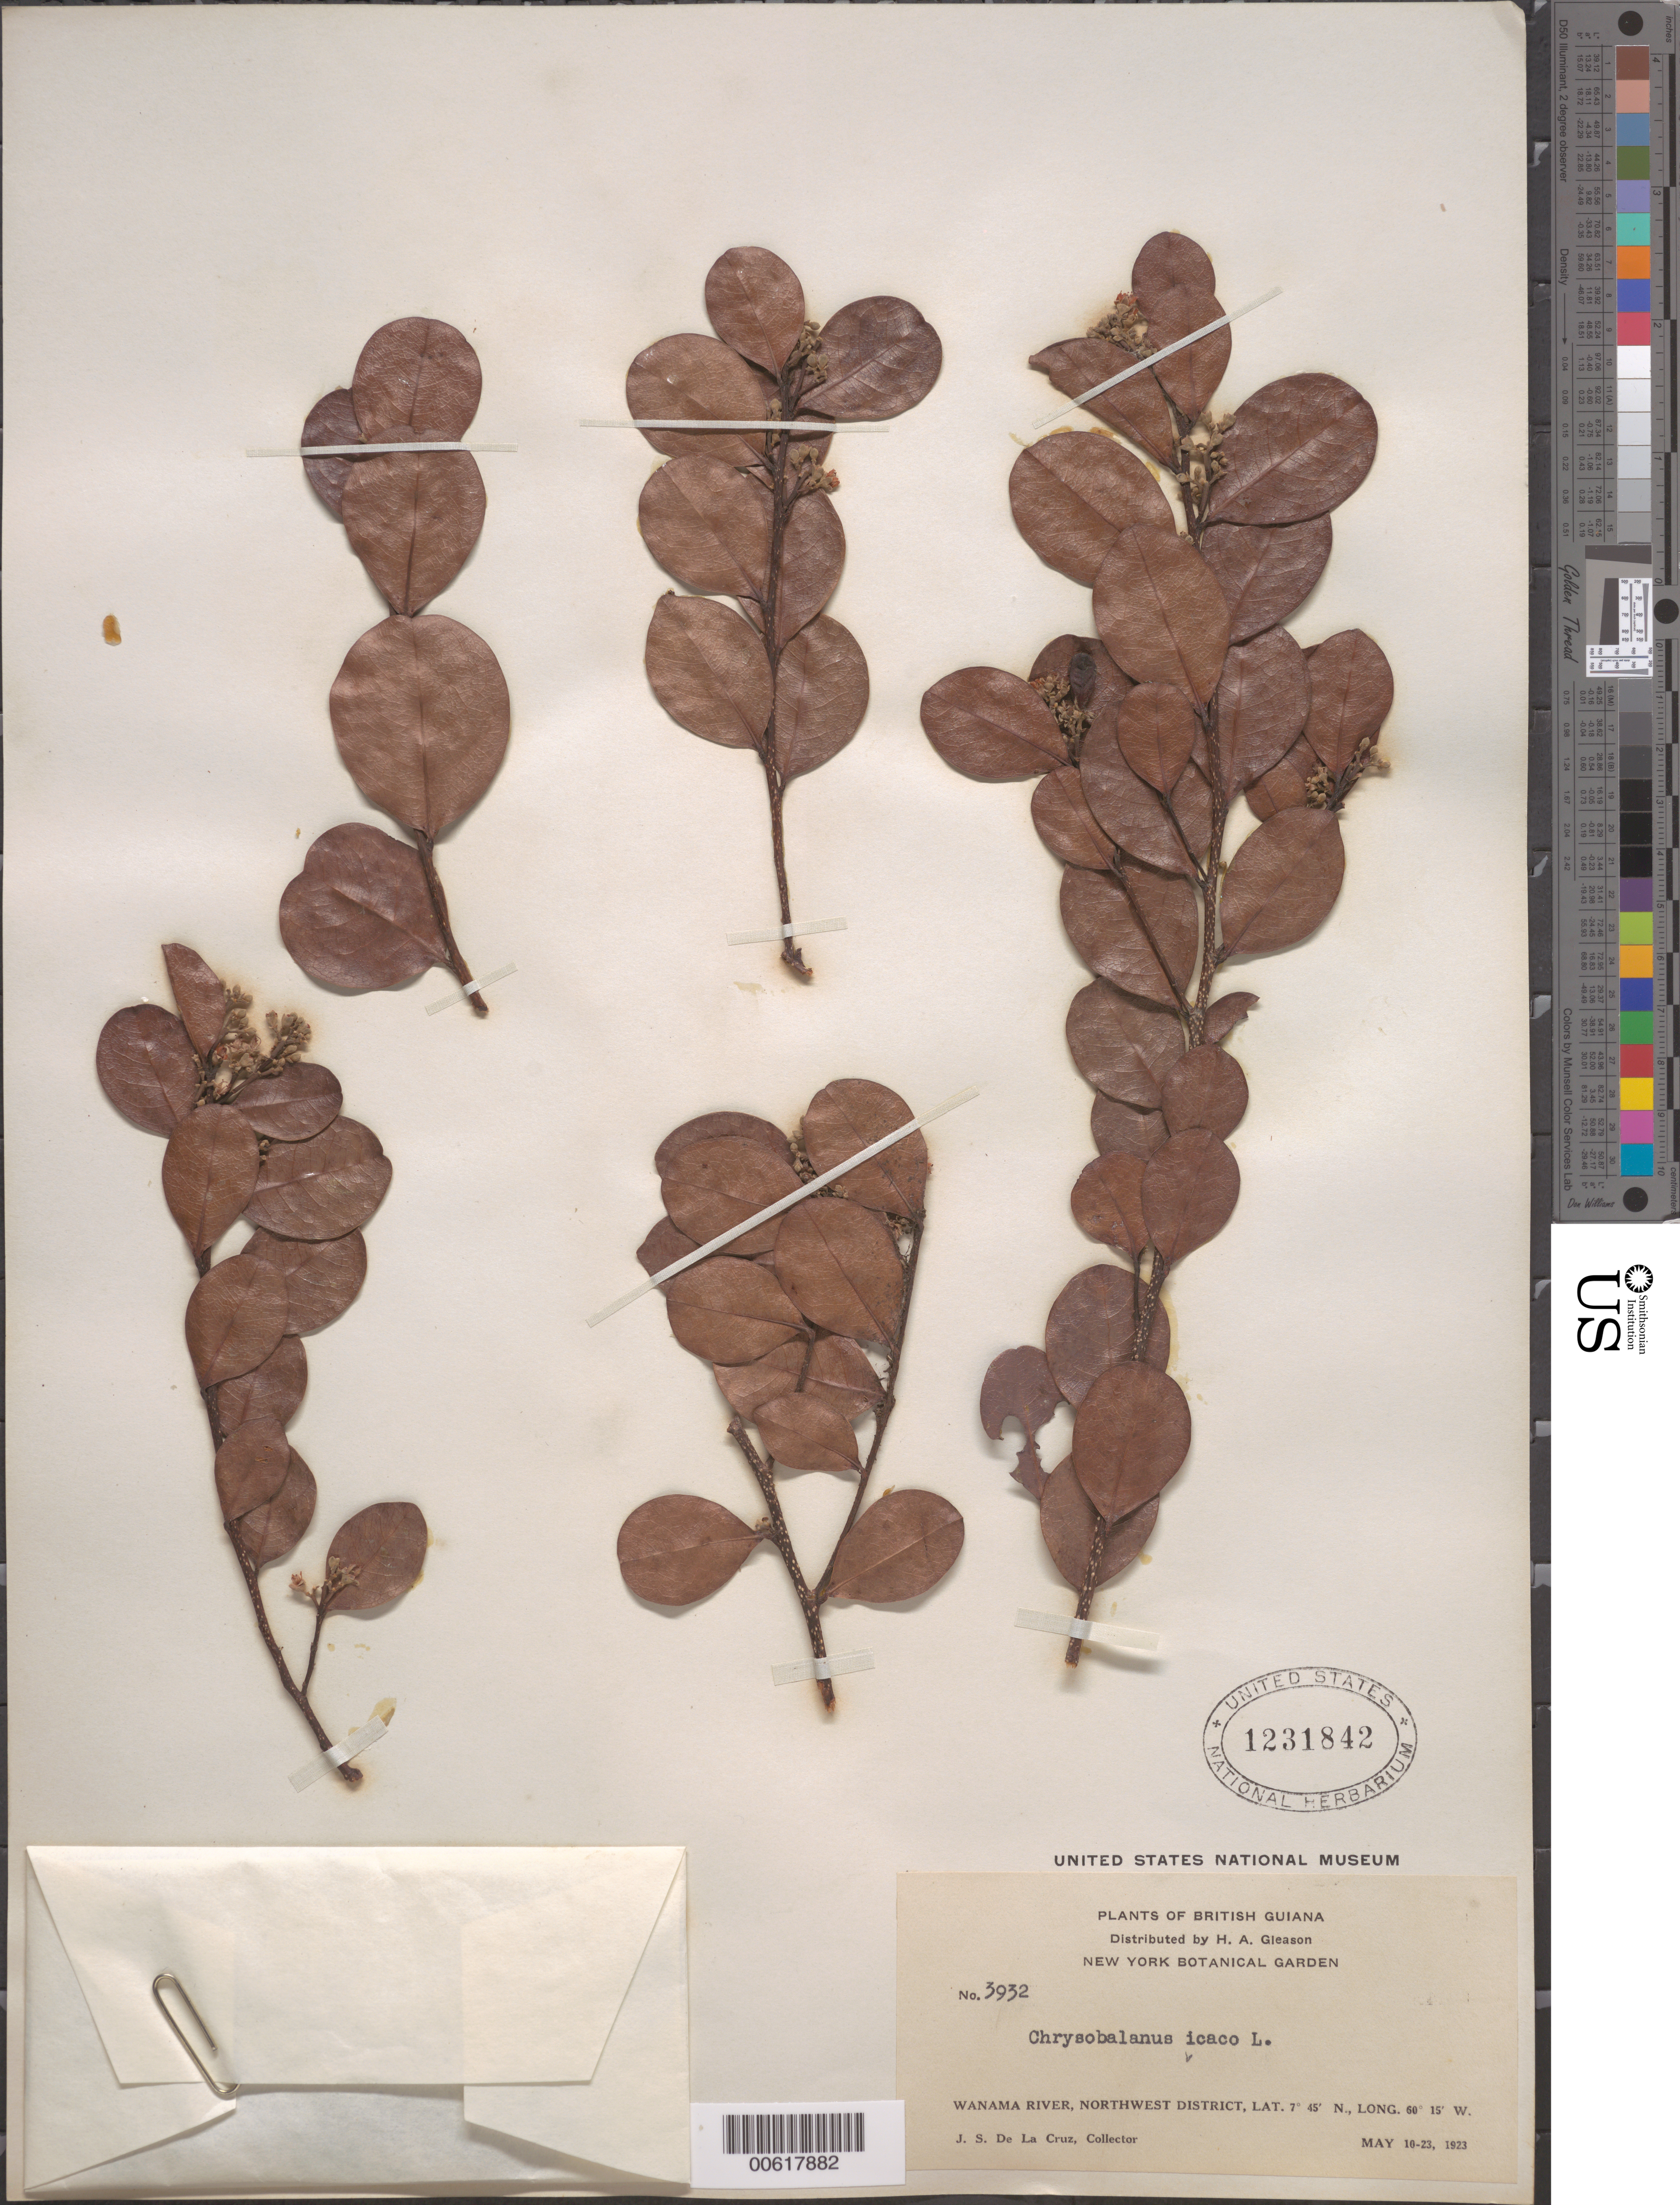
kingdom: Plantae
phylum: Tracheophyta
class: Magnoliopsida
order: Malpighiales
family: Chrysobalanaceae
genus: Chrysobalanus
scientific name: Chrysobalanus icaco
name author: L.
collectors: J. S. de la Cruz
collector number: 3932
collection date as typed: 10-May-23 to 23-May-23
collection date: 1923-05-10/1923-05-23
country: Guyana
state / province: Barima-Waini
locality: Wanama R., NW District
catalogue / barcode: US 1231842